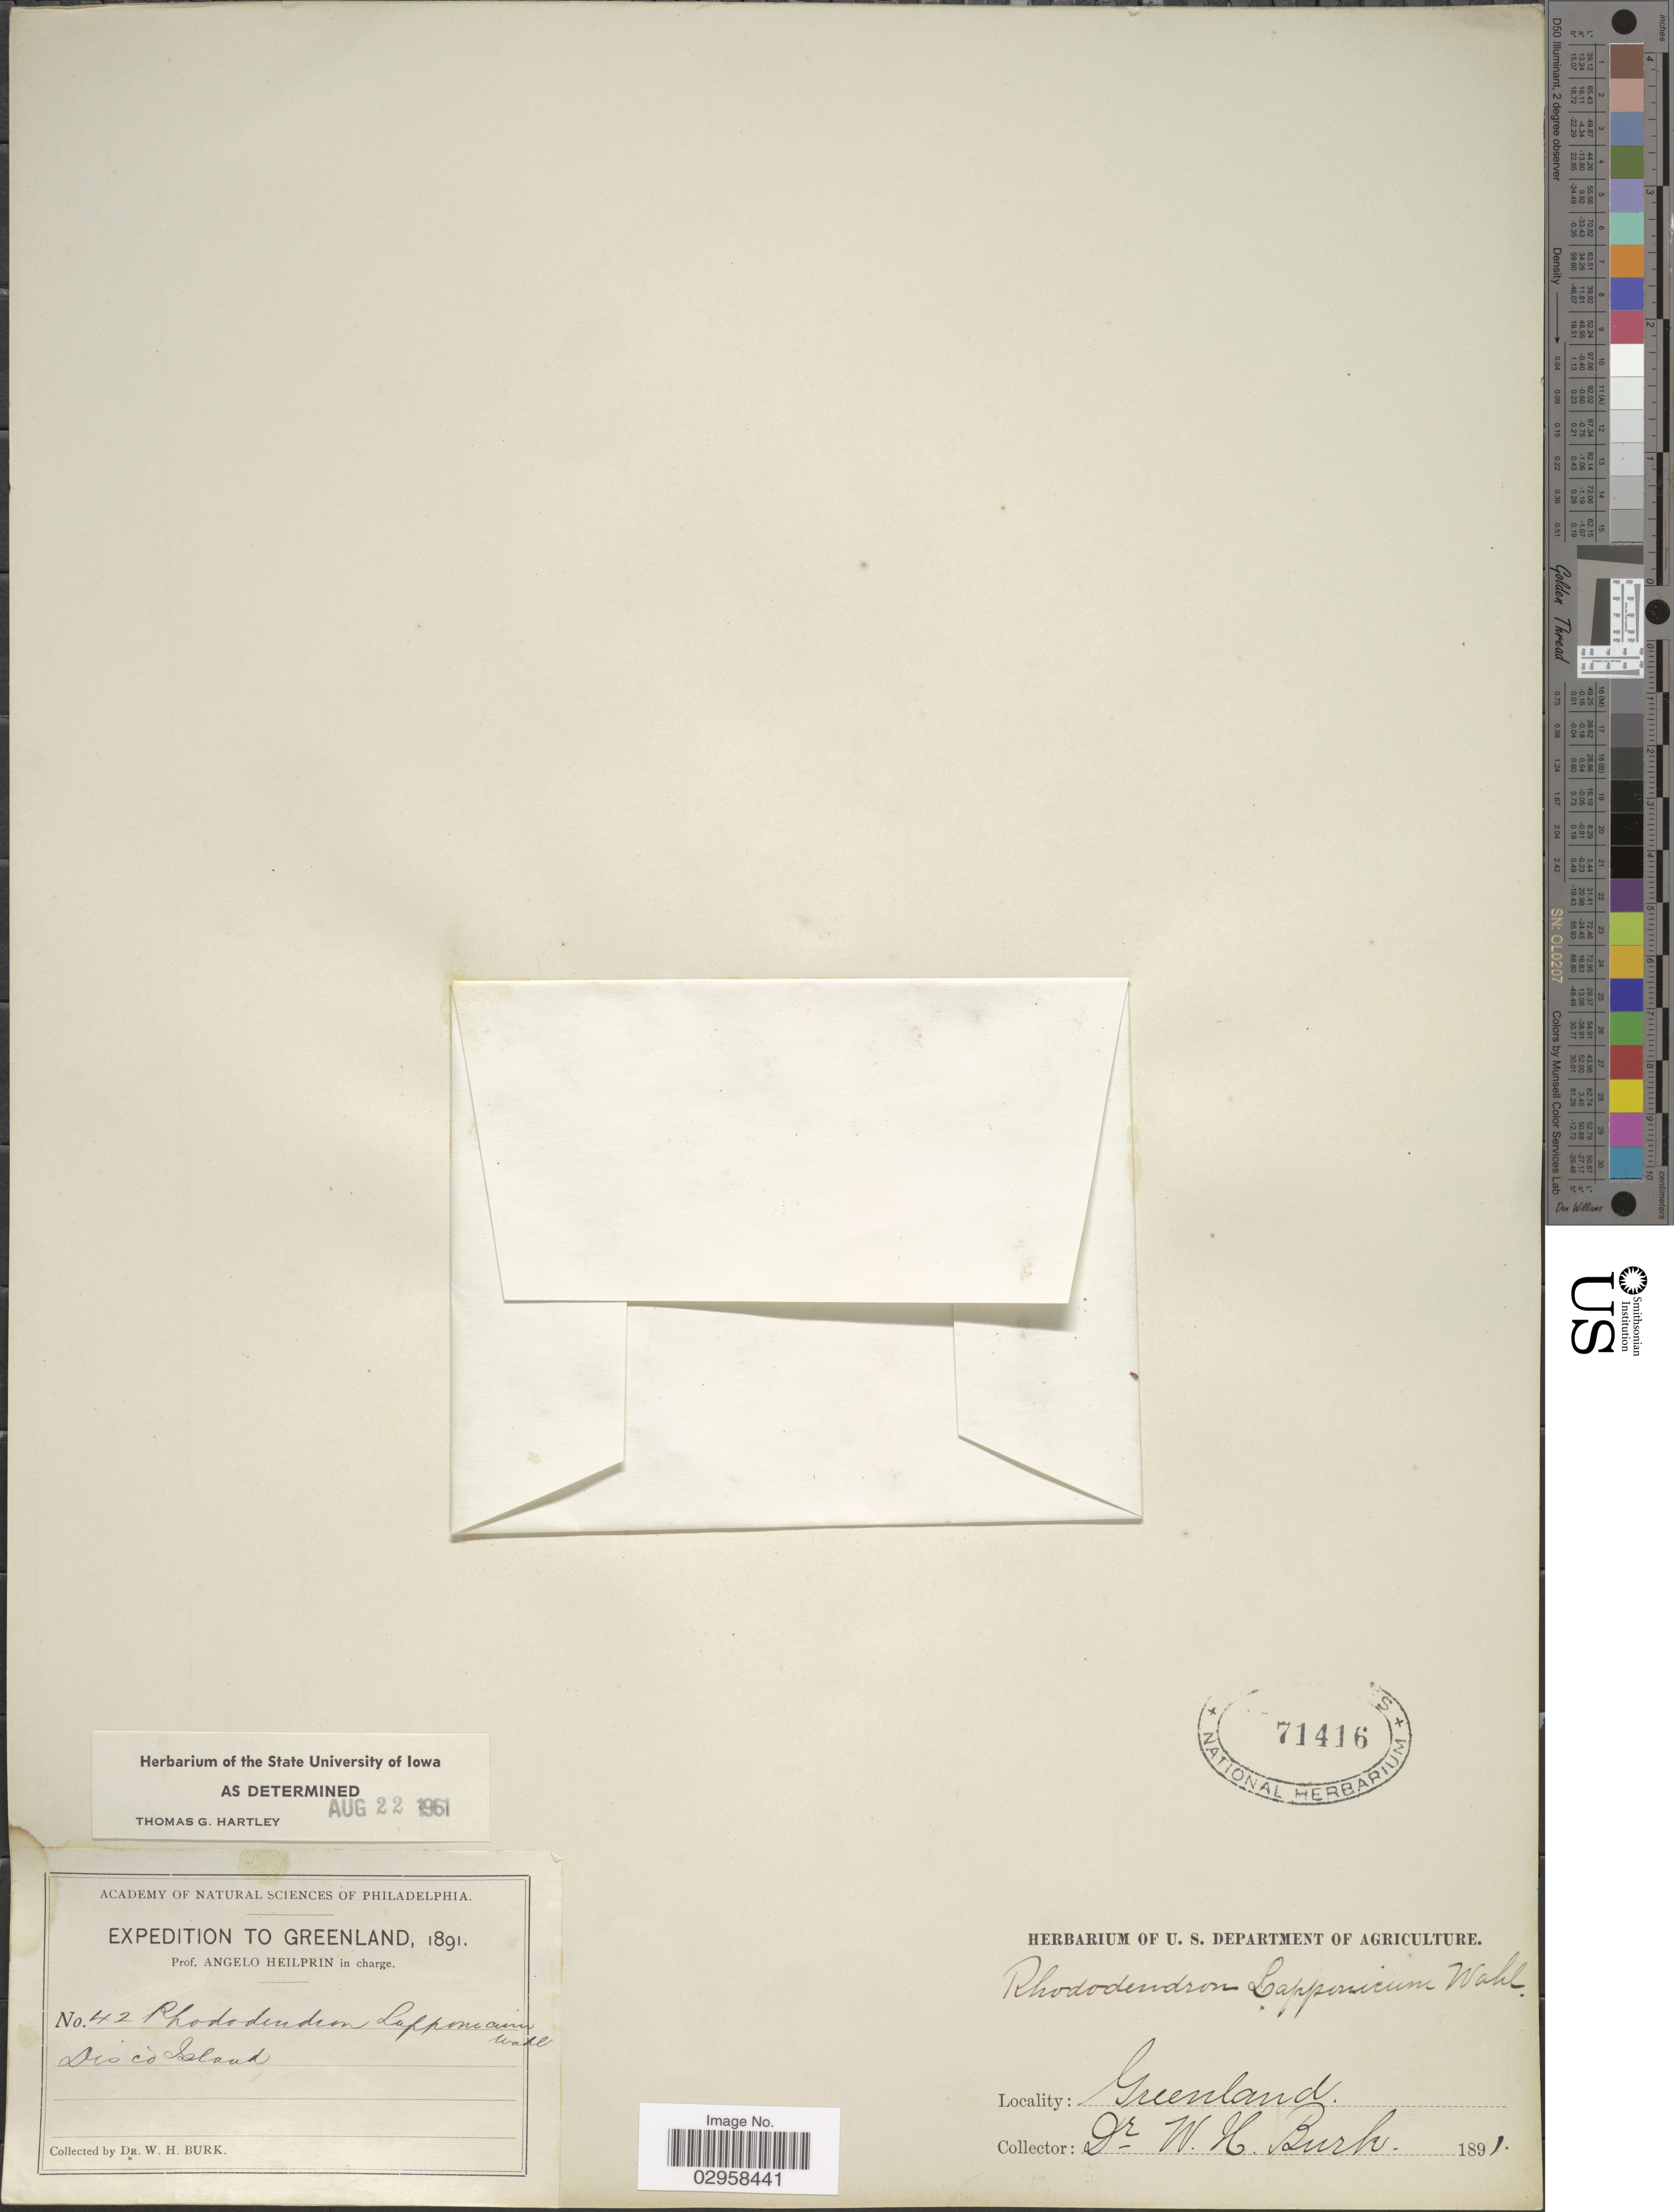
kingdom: Plantae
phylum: Tracheophyta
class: Magnoliopsida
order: Ericales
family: Ericaceae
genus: Rhododendron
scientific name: Rhododendron lapponicum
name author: (L.) Wahlenb.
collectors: W. Burk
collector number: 42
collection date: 1891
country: Greenland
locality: Disco Island.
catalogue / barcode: US 71416